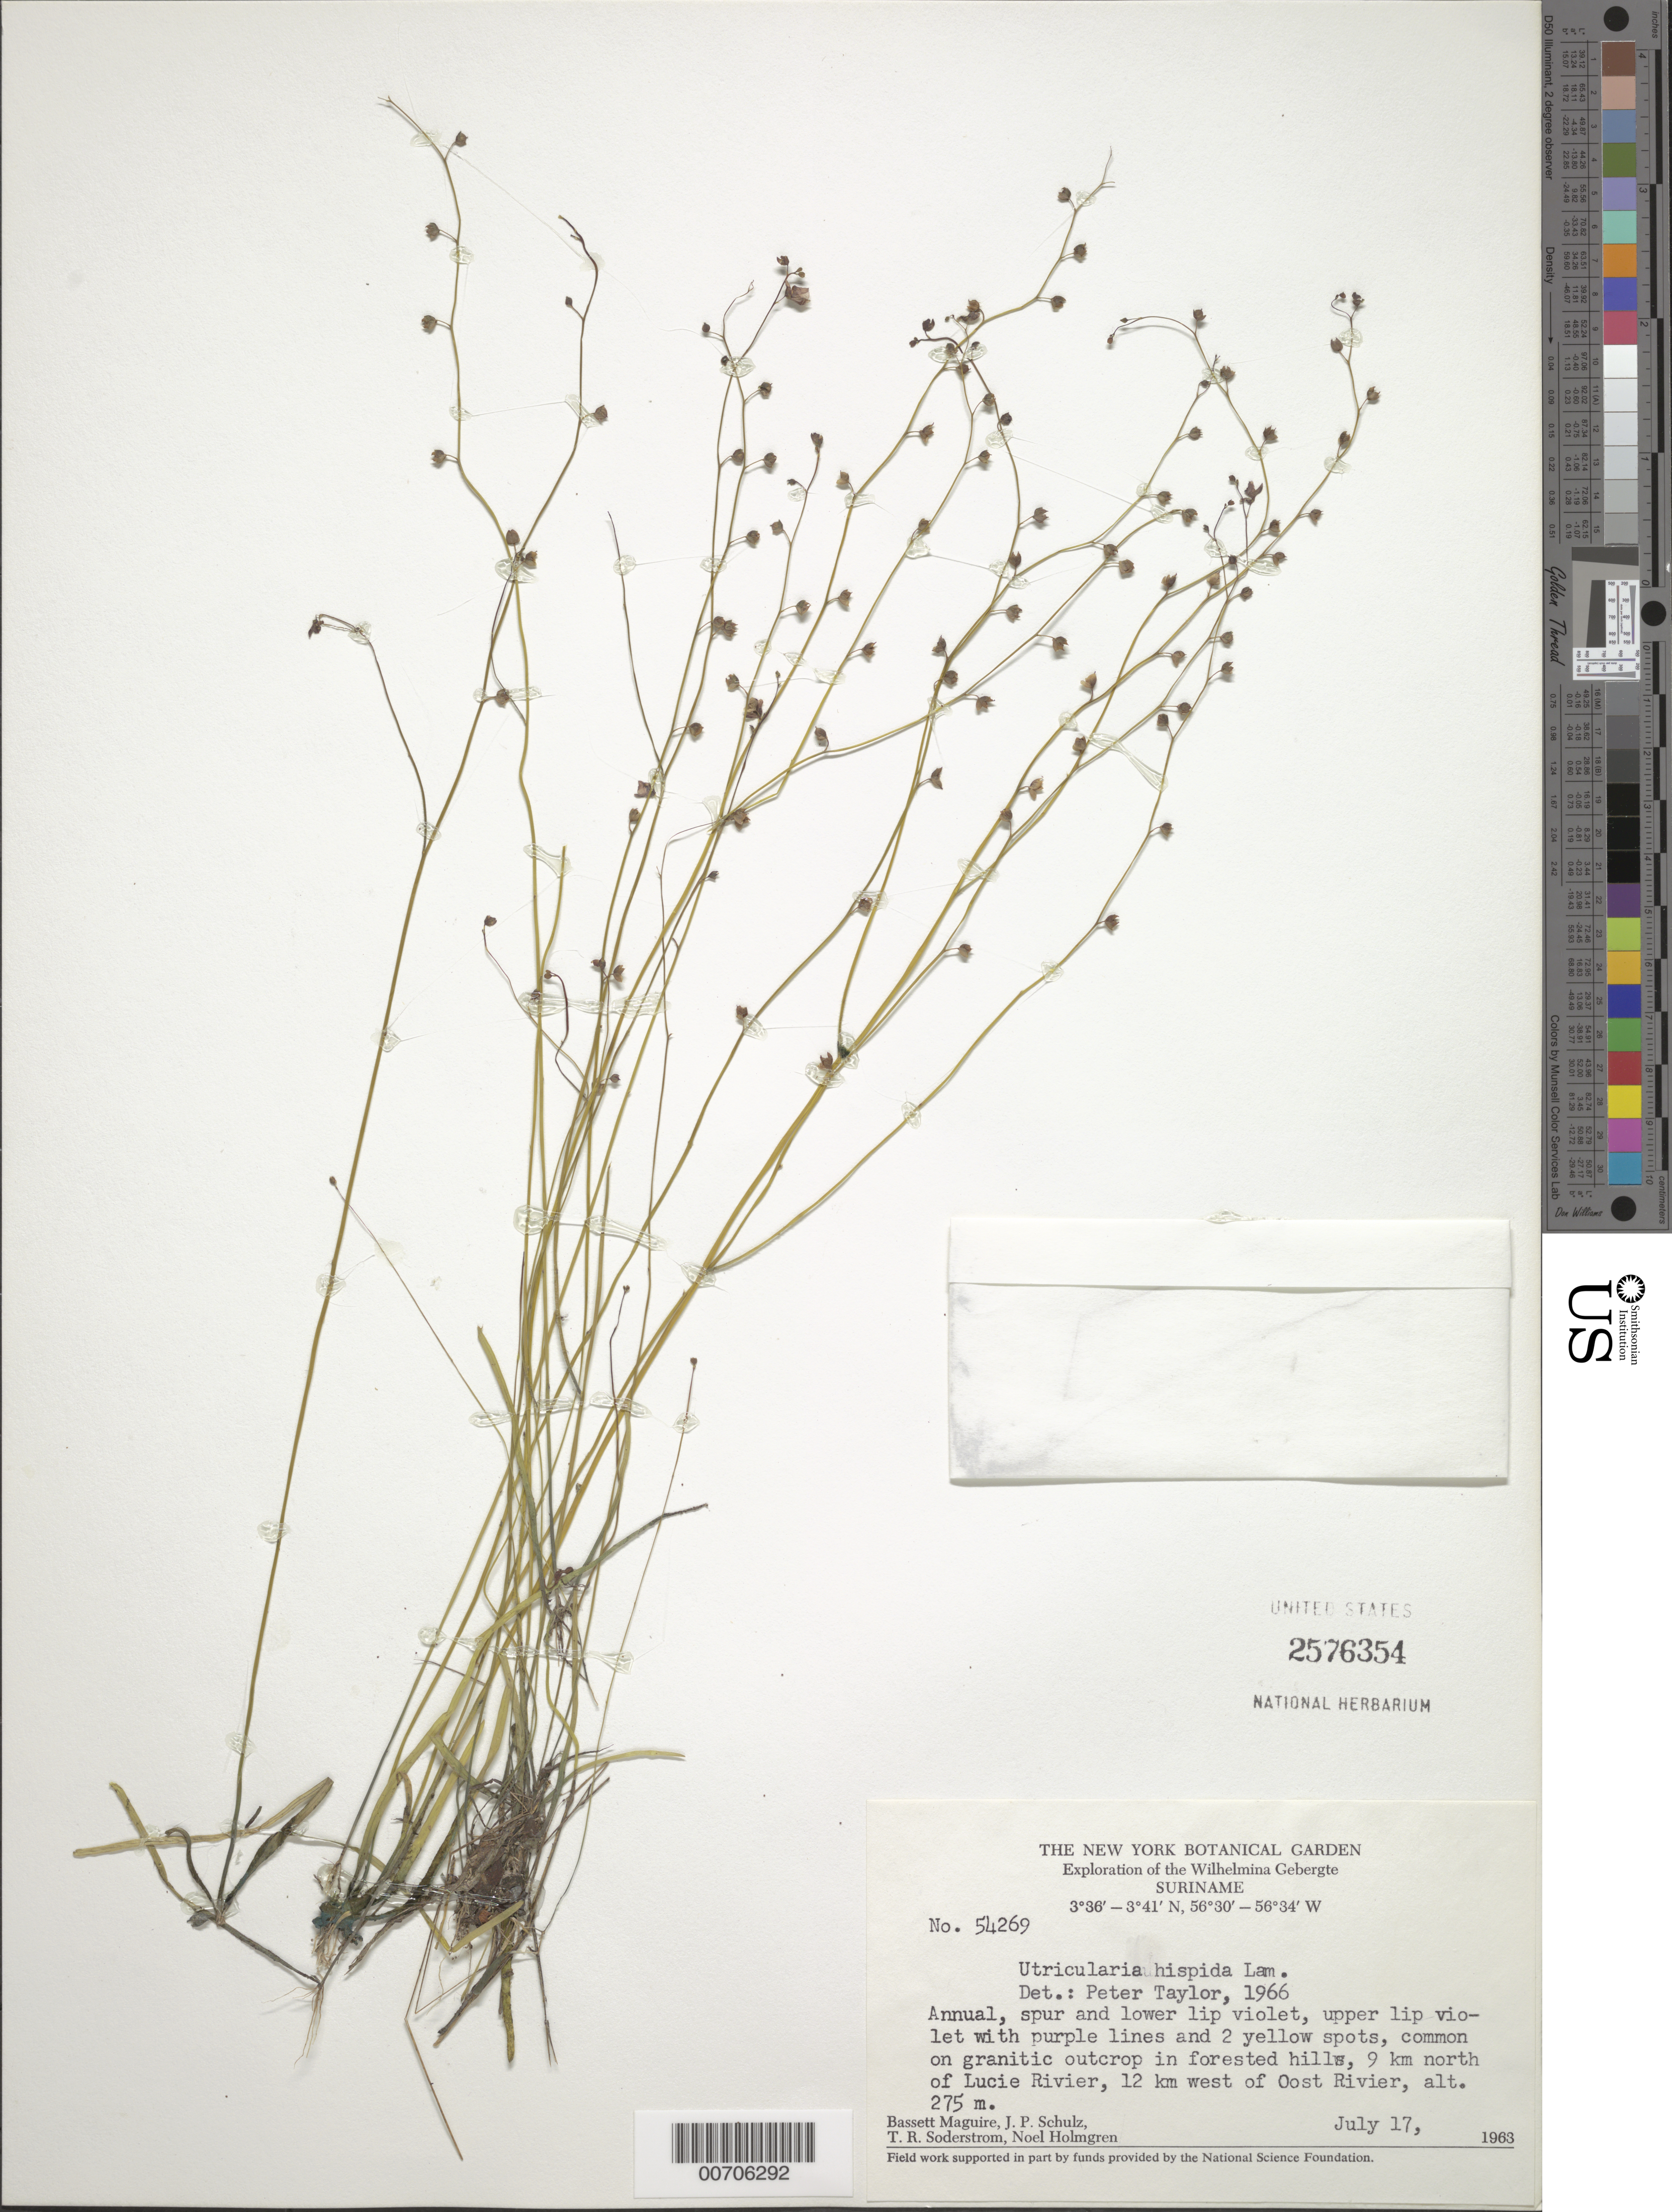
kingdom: Plantae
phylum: Tracheophyta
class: Magnoliopsida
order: Lamiales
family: Lentibulariaceae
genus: Utricularia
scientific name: Utricularia hispida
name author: Lam.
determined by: Taylor, P.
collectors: B. Maguire, J. P. Schulz, T. R. Soderstrom & N. H. Holmgren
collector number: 54269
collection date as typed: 17-Jul-63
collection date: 1963-07-17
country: Suriname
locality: Lucie R., 9 km N of and 12 km W of Oost R., Wilhelmina Gebergte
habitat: Granitic outcrop in forested hills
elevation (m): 275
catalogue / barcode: US 2576354